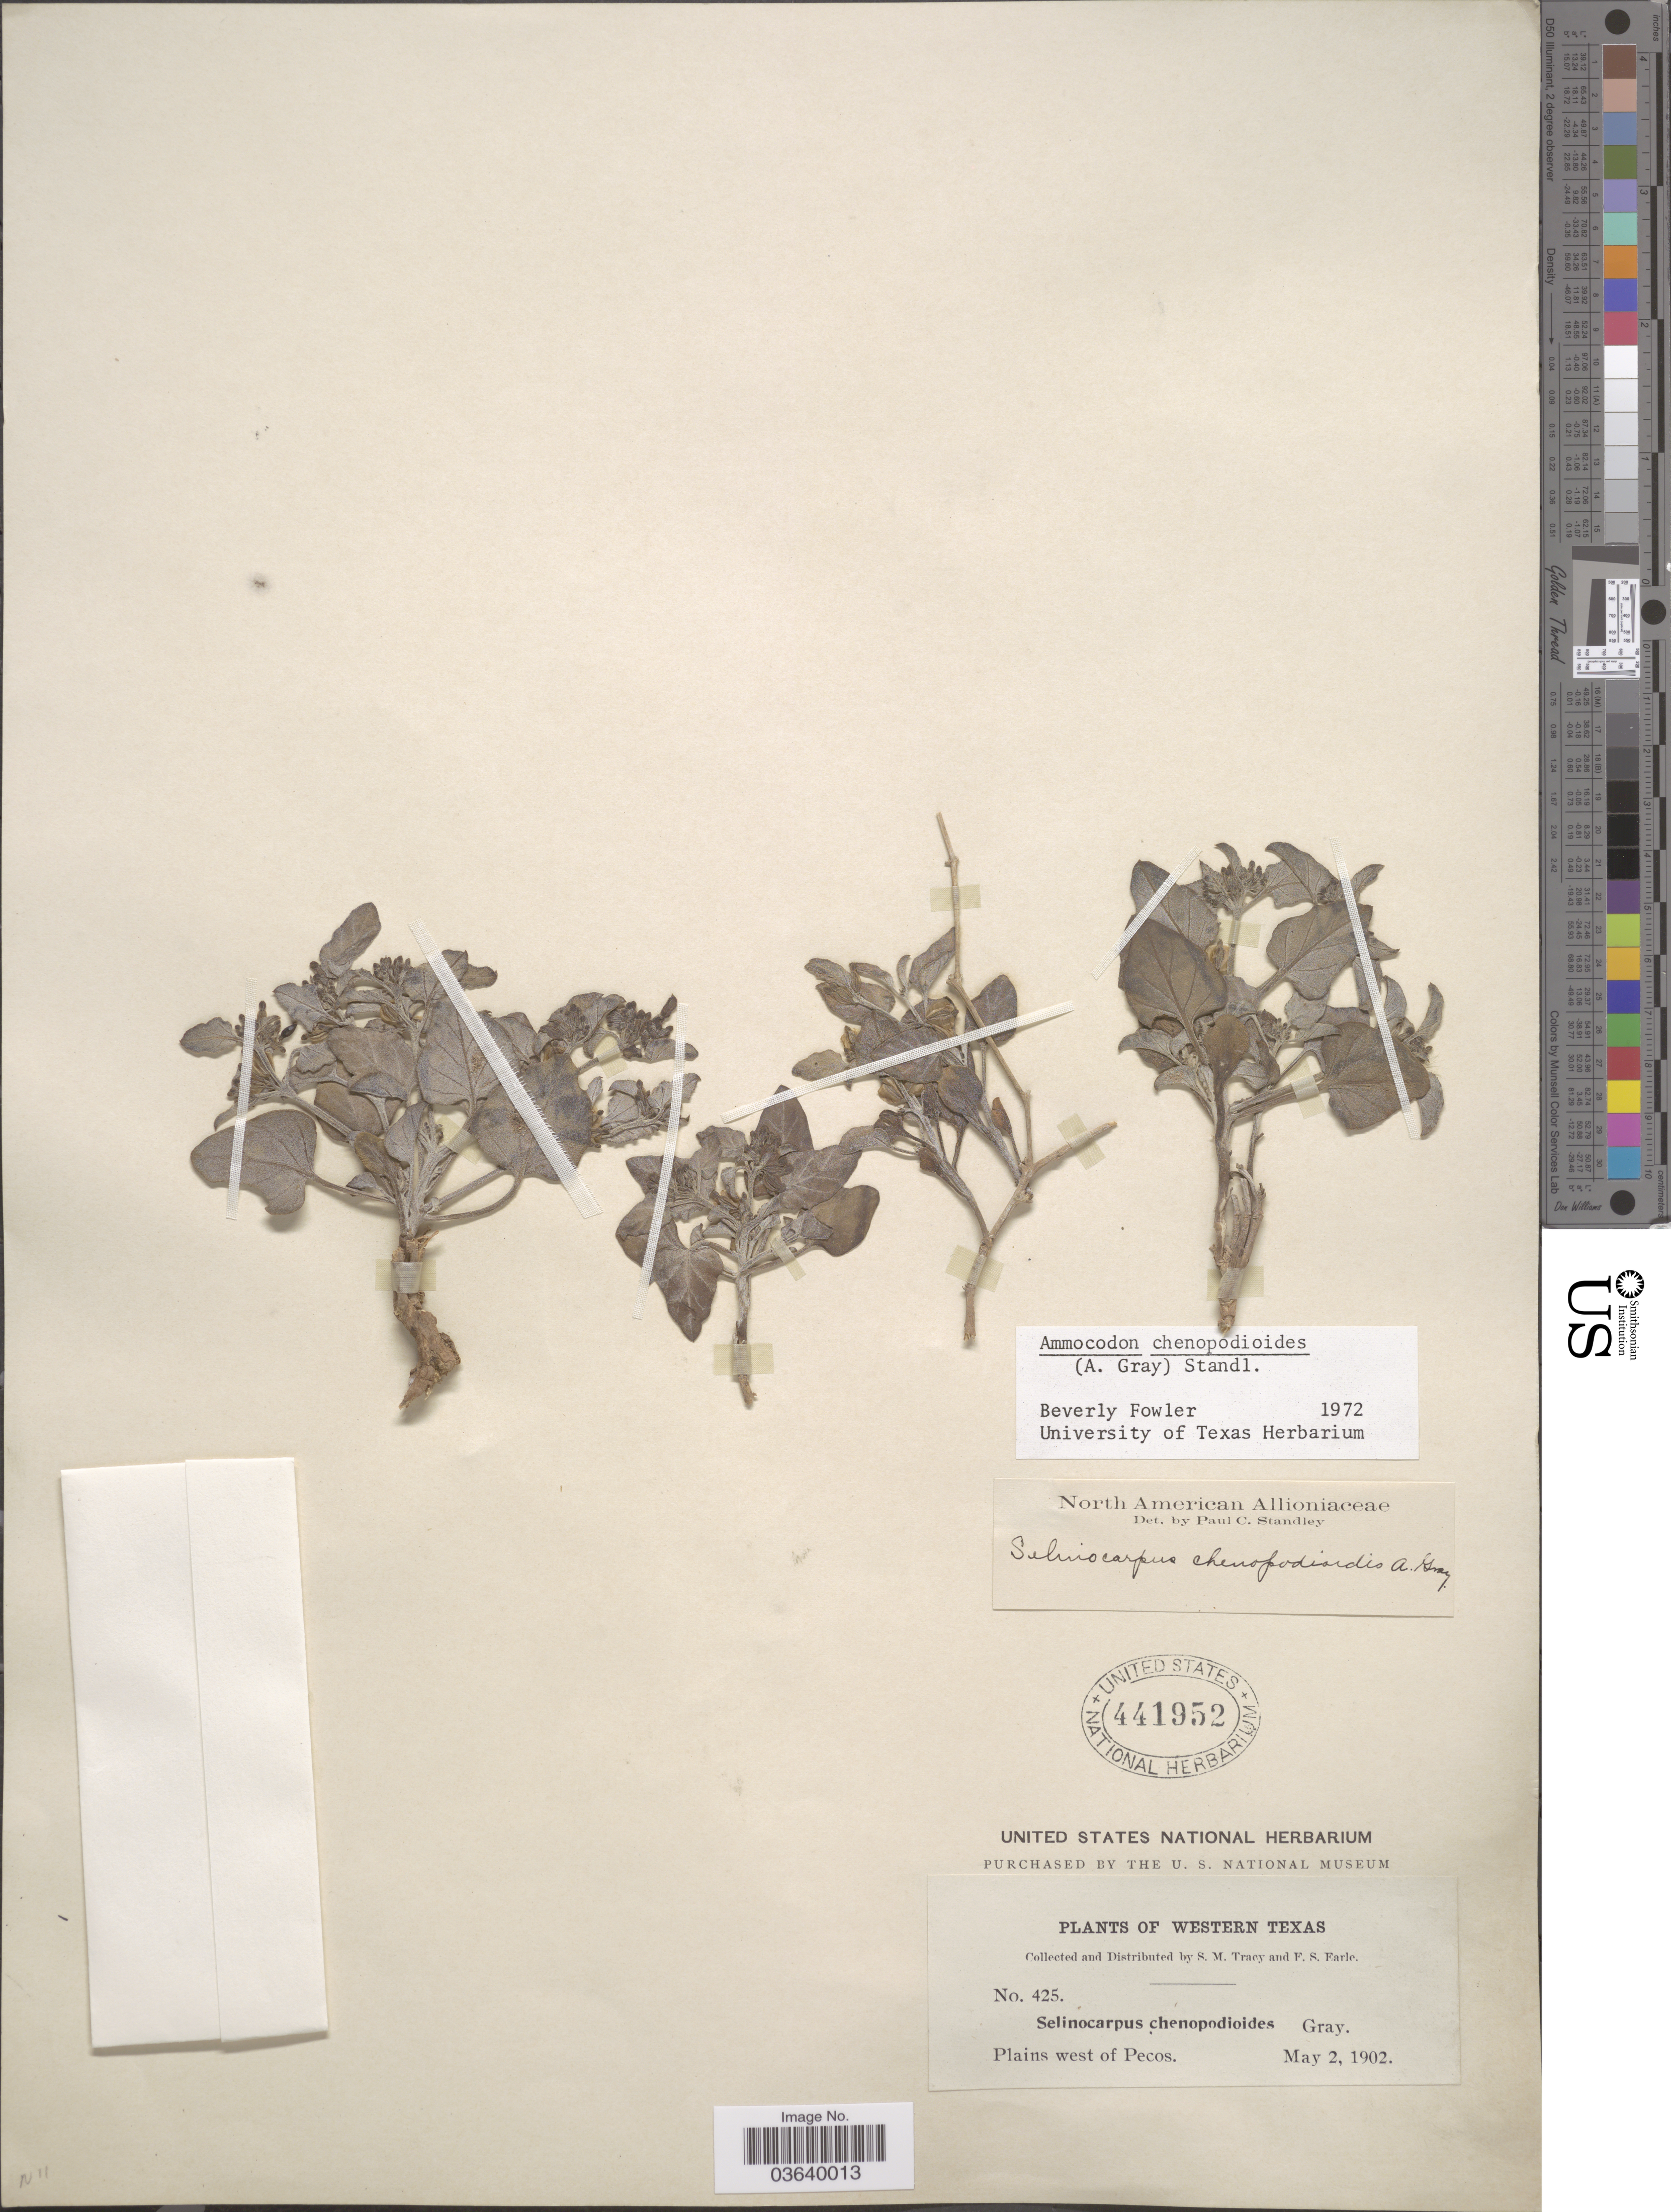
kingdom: Plantae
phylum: Tracheophyta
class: Magnoliopsida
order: Caryophyllales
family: Nyctaginaceae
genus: Acleisanthes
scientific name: Acleisanthes chenopodioides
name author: (A. Gray) R.A. Levin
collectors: S. M. Tracy & F. S. Earle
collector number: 425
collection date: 1902-05-02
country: United States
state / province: Texas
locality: Western Texas. Plains west of Pecos.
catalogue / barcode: US 441952